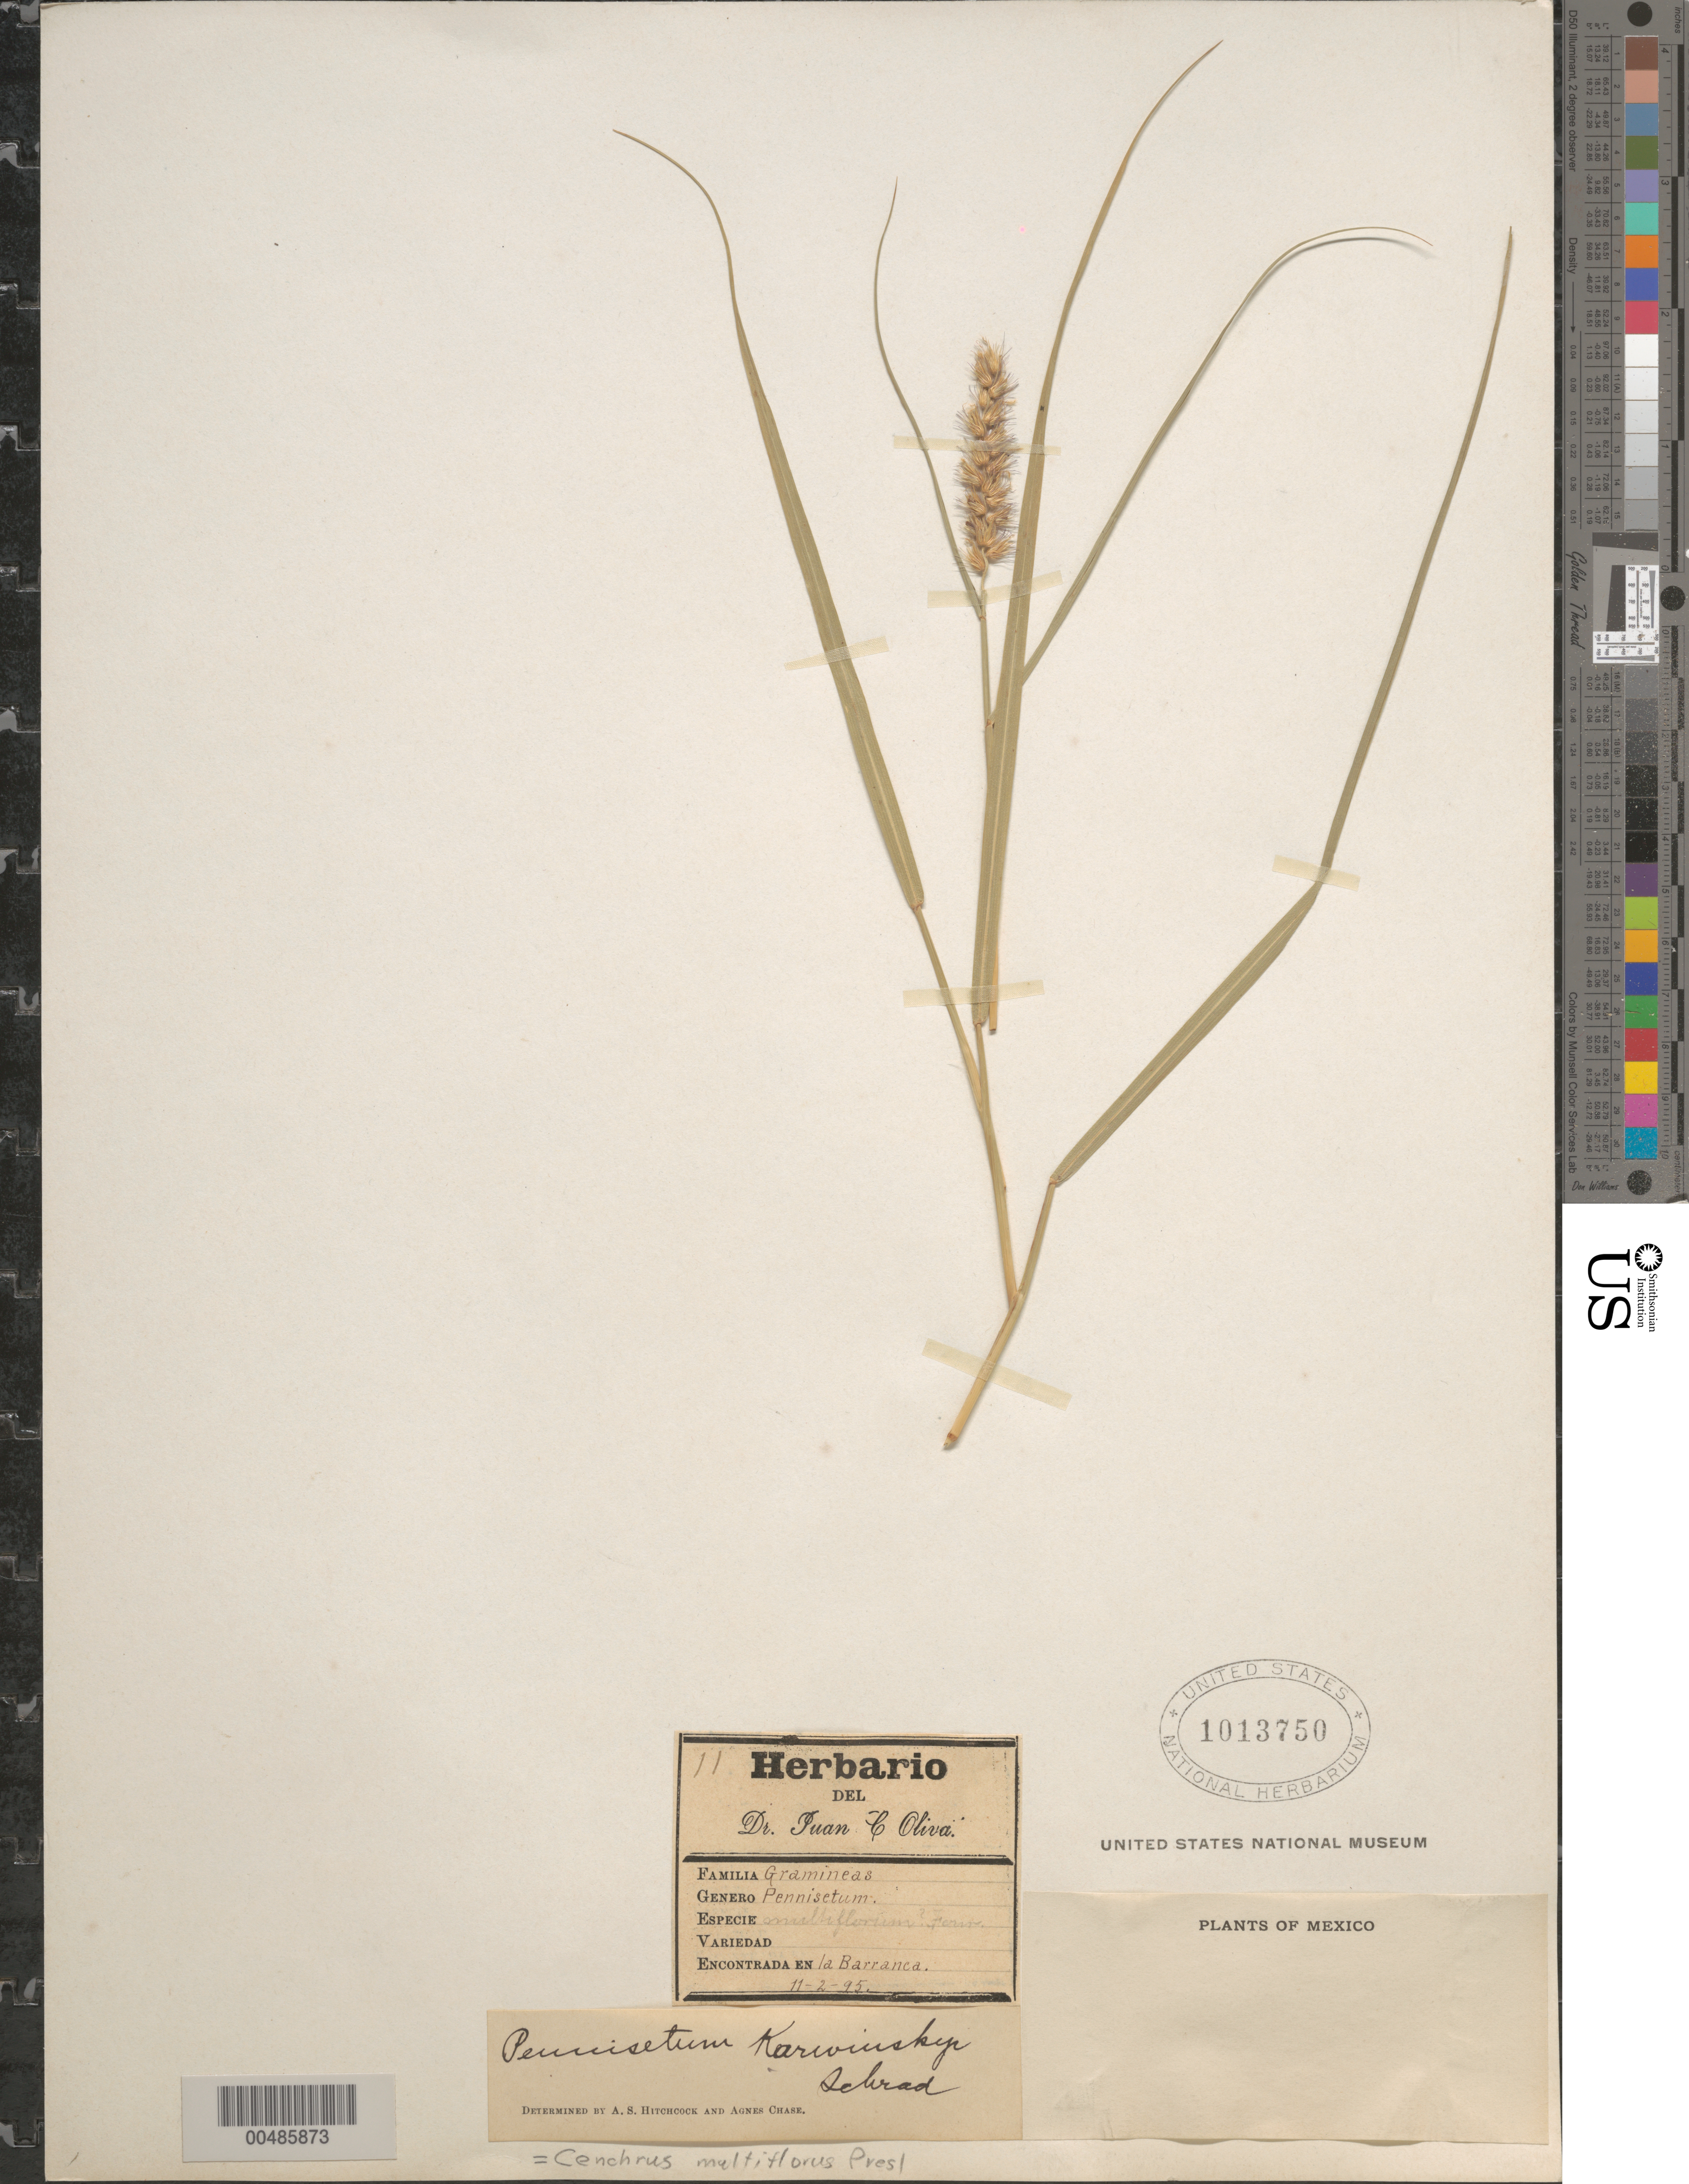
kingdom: Plantae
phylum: Tracheophyta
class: Liliopsida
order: Poales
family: Poaceae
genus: Cenchrus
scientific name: Cenchrus multiflorus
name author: C. Presl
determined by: Hitchcock, A. S.; Chase, [M.] A.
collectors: J. C. Oliva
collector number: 11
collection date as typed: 11 Feb 1895 or 2 Nov 1895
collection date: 1895-02-11 or 1895-11-02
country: Mexico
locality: La Barranca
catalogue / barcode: US 1013750